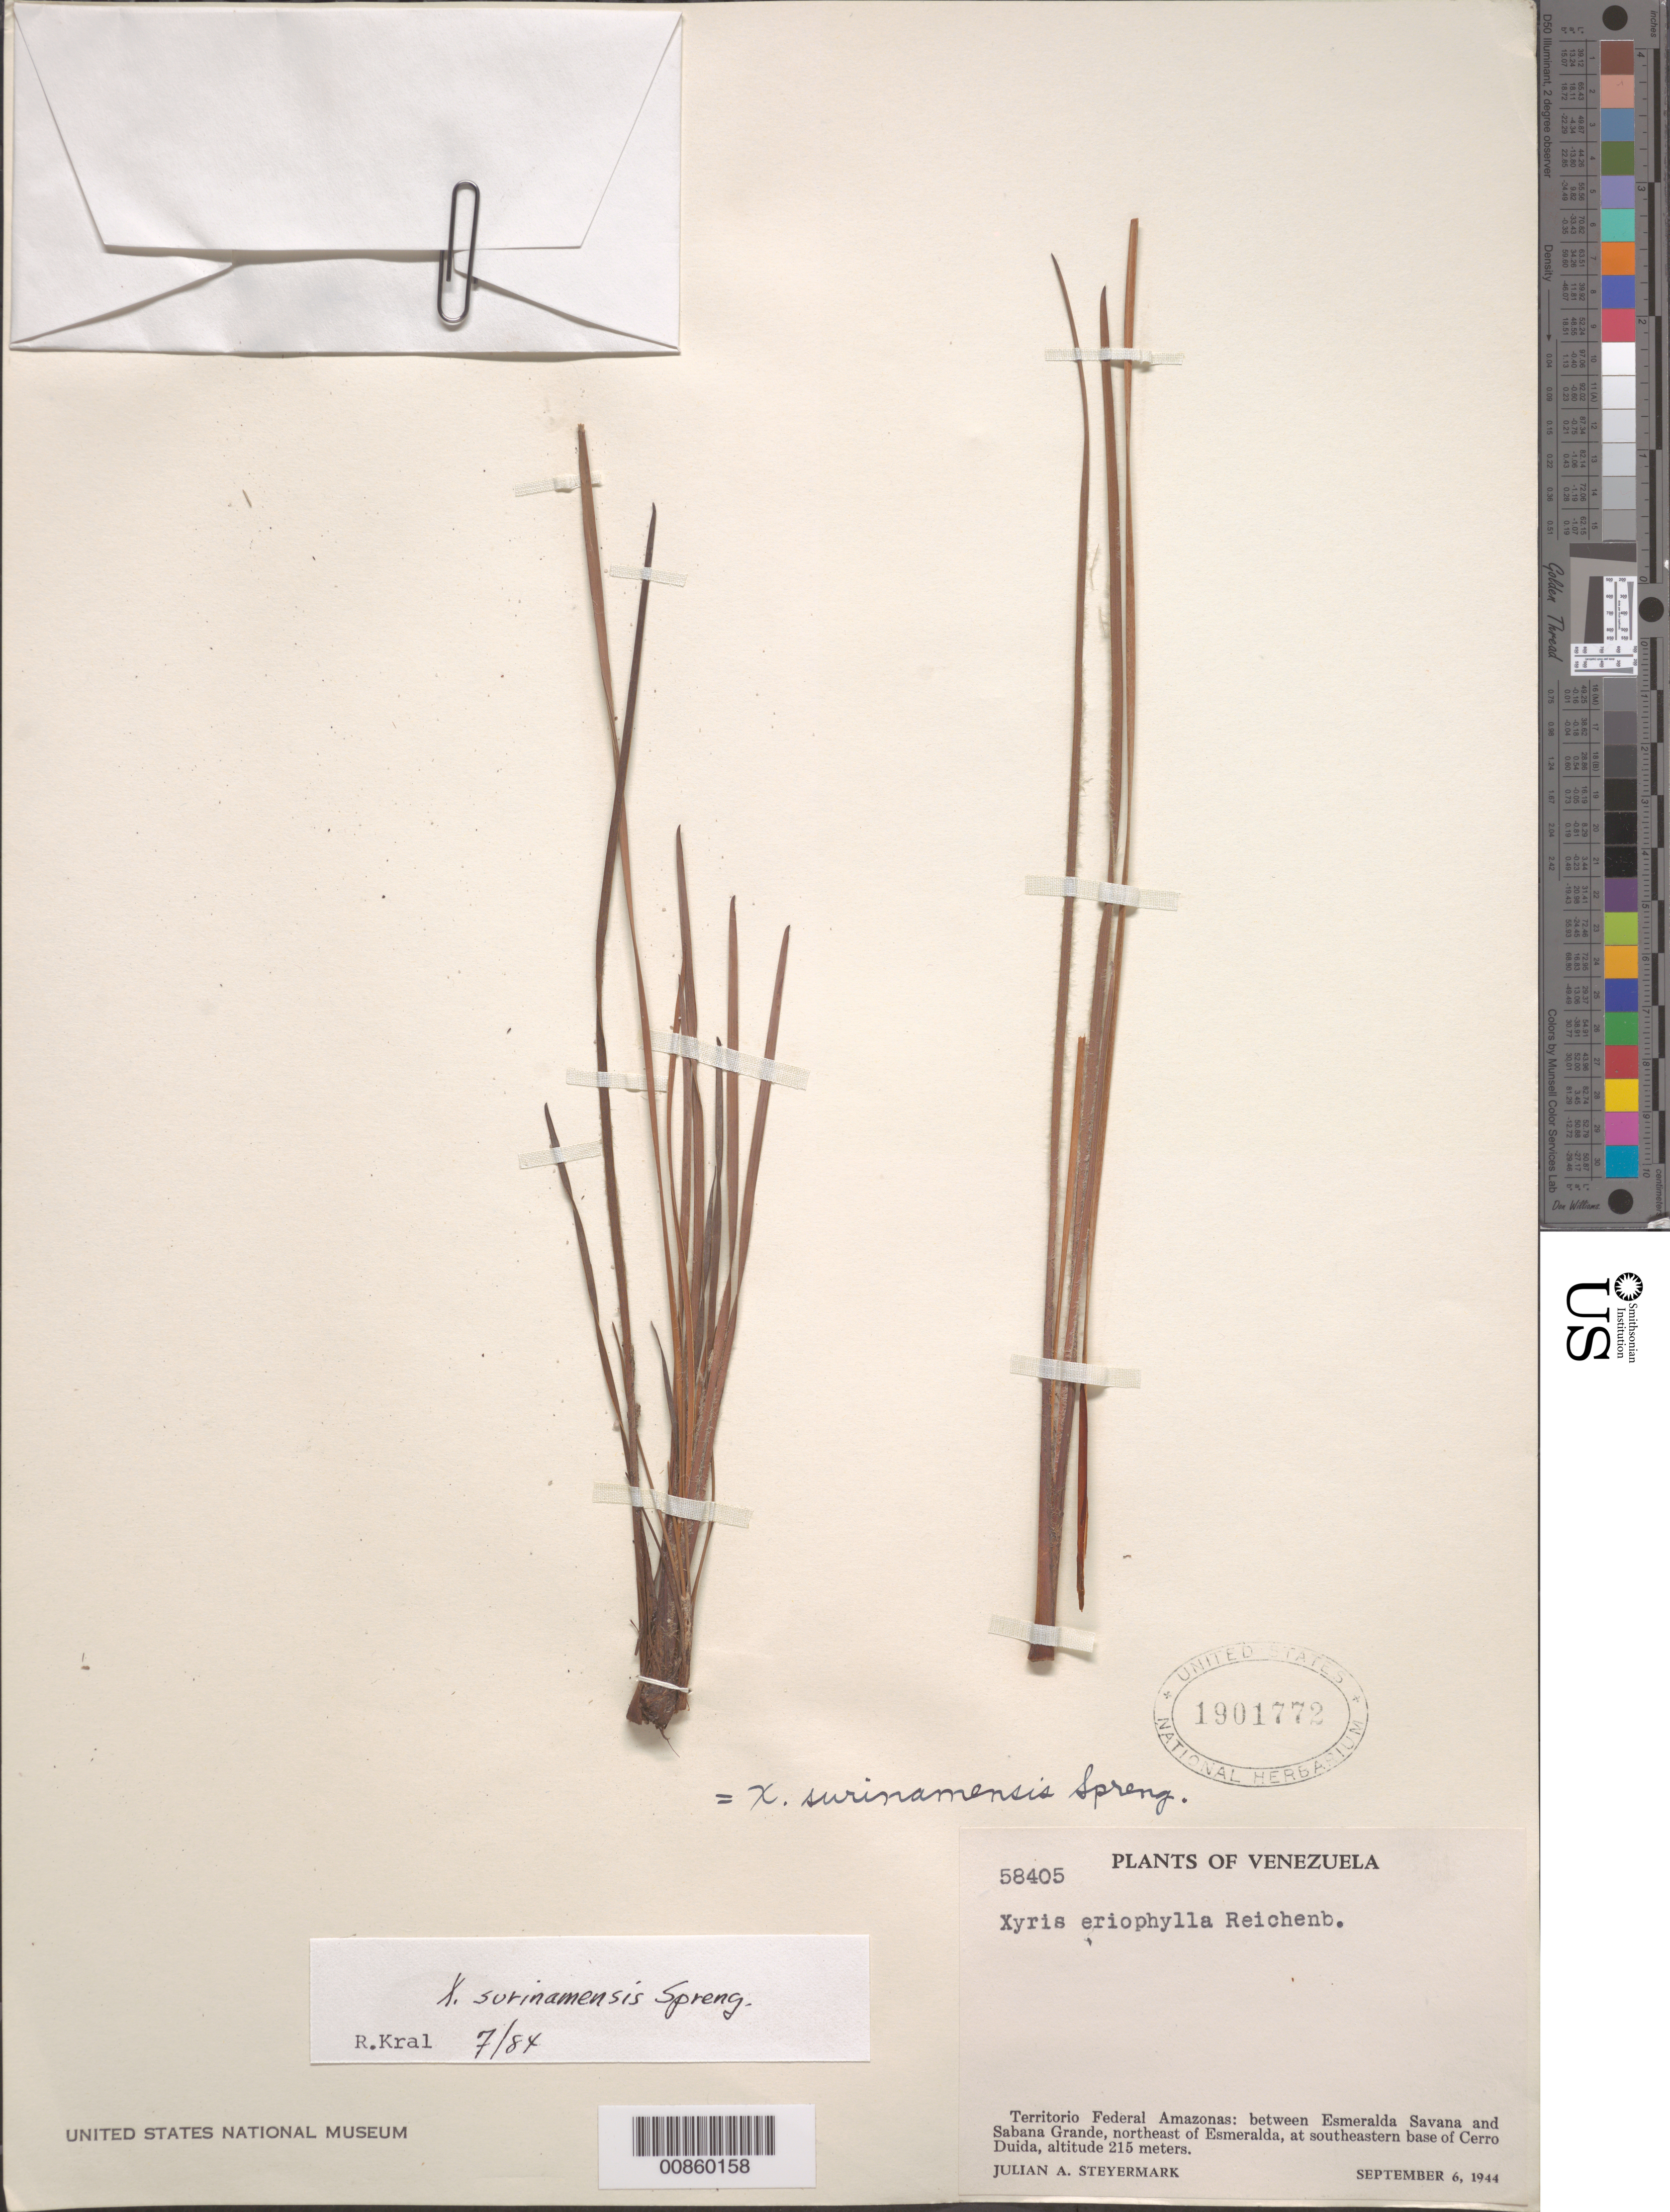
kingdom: Plantae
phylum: Tracheophyta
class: Liliopsida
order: Poales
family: Xyridaceae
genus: Xyris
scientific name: Xyris surinamensis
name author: A. Spreng.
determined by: Kral, Robert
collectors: J. Steyermark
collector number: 58405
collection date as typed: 6-Sep-44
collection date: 1944-09-06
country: Venezuela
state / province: Amazonas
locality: Esmeralda Savanna to Sabana Grande; NE of Esmeralda; at SE base of Cerro Duida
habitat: Savanna.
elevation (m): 215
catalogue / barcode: US 1901772